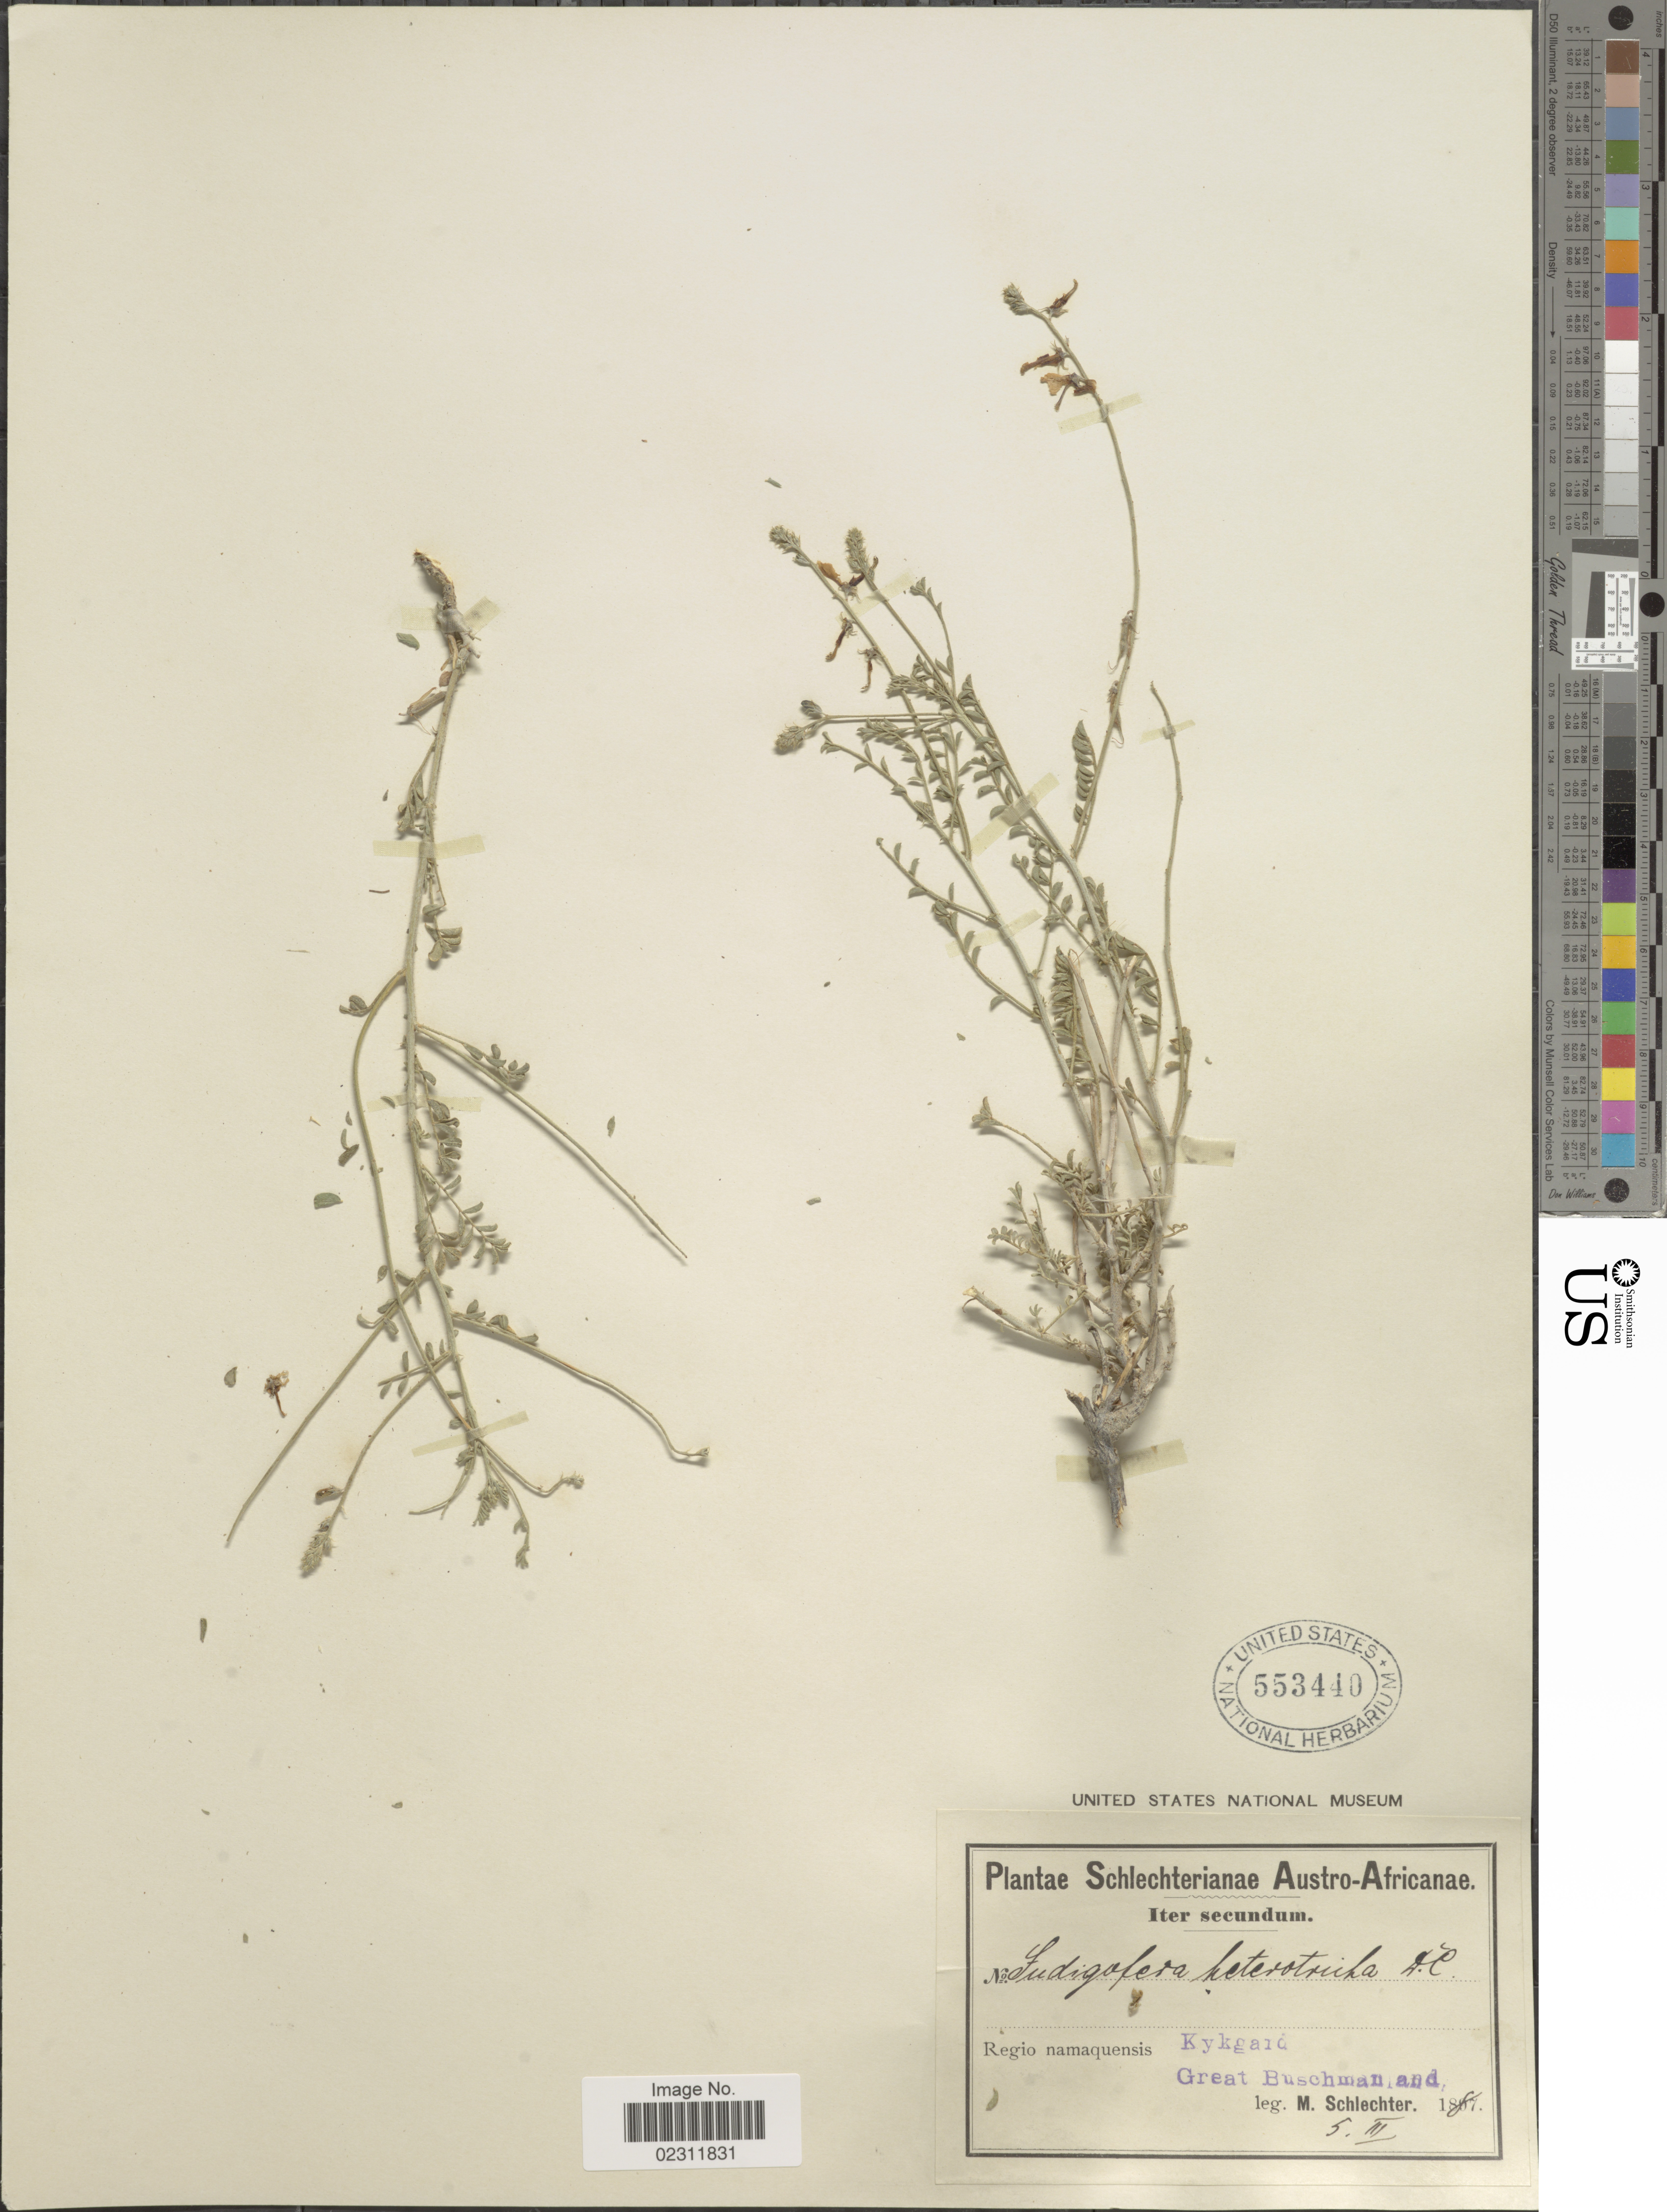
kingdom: Plantae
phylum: Tracheophyta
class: Magnoliopsida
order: Fabales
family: Fabaceae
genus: Indigofera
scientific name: Indigofera heterotricha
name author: DC.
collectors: M. Schlechter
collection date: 1887-03-05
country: South Africa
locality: Austro-Africanae, Kykgaid, Great Buschmanand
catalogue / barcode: US 553440